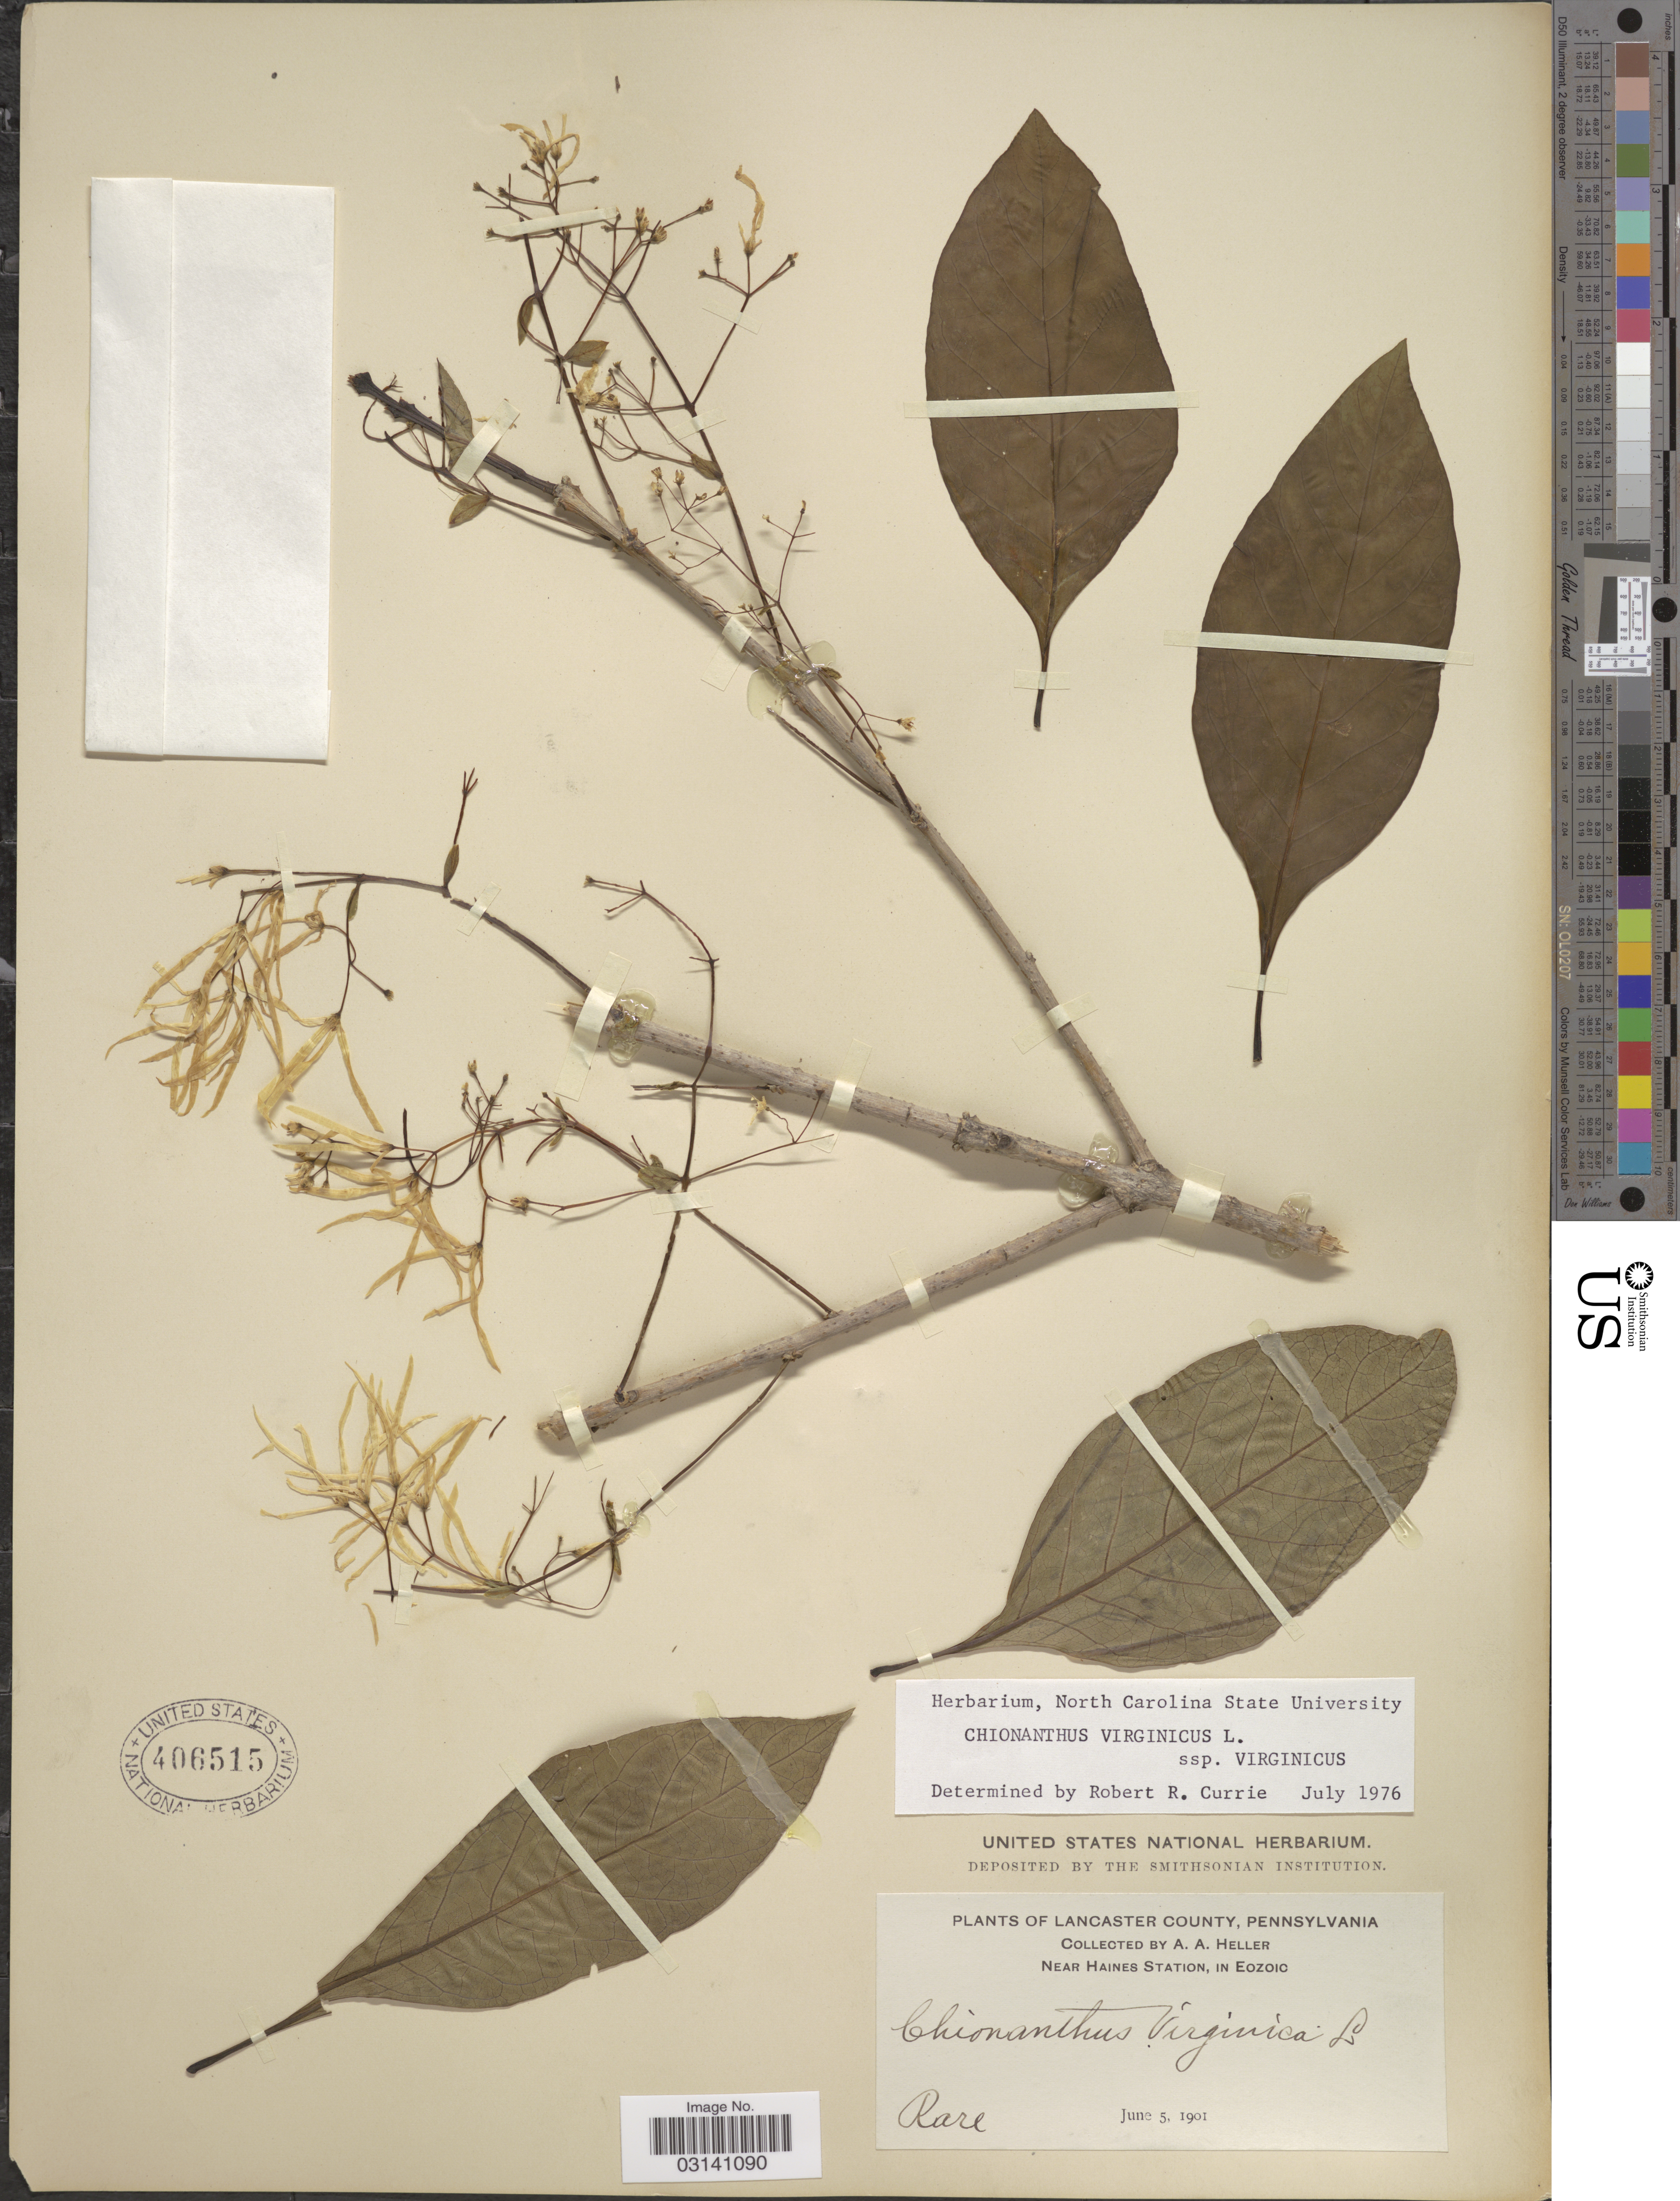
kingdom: Plantae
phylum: Tracheophyta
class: Magnoliopsida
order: Lamiales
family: Oleaceae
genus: Chionanthus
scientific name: Chionanthus virginicus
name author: L.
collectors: A. A. Heller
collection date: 1901-06-05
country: United States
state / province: Pennsylvania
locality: Lancaster County. Near Haines Station, in Eozoic.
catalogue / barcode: US 406515